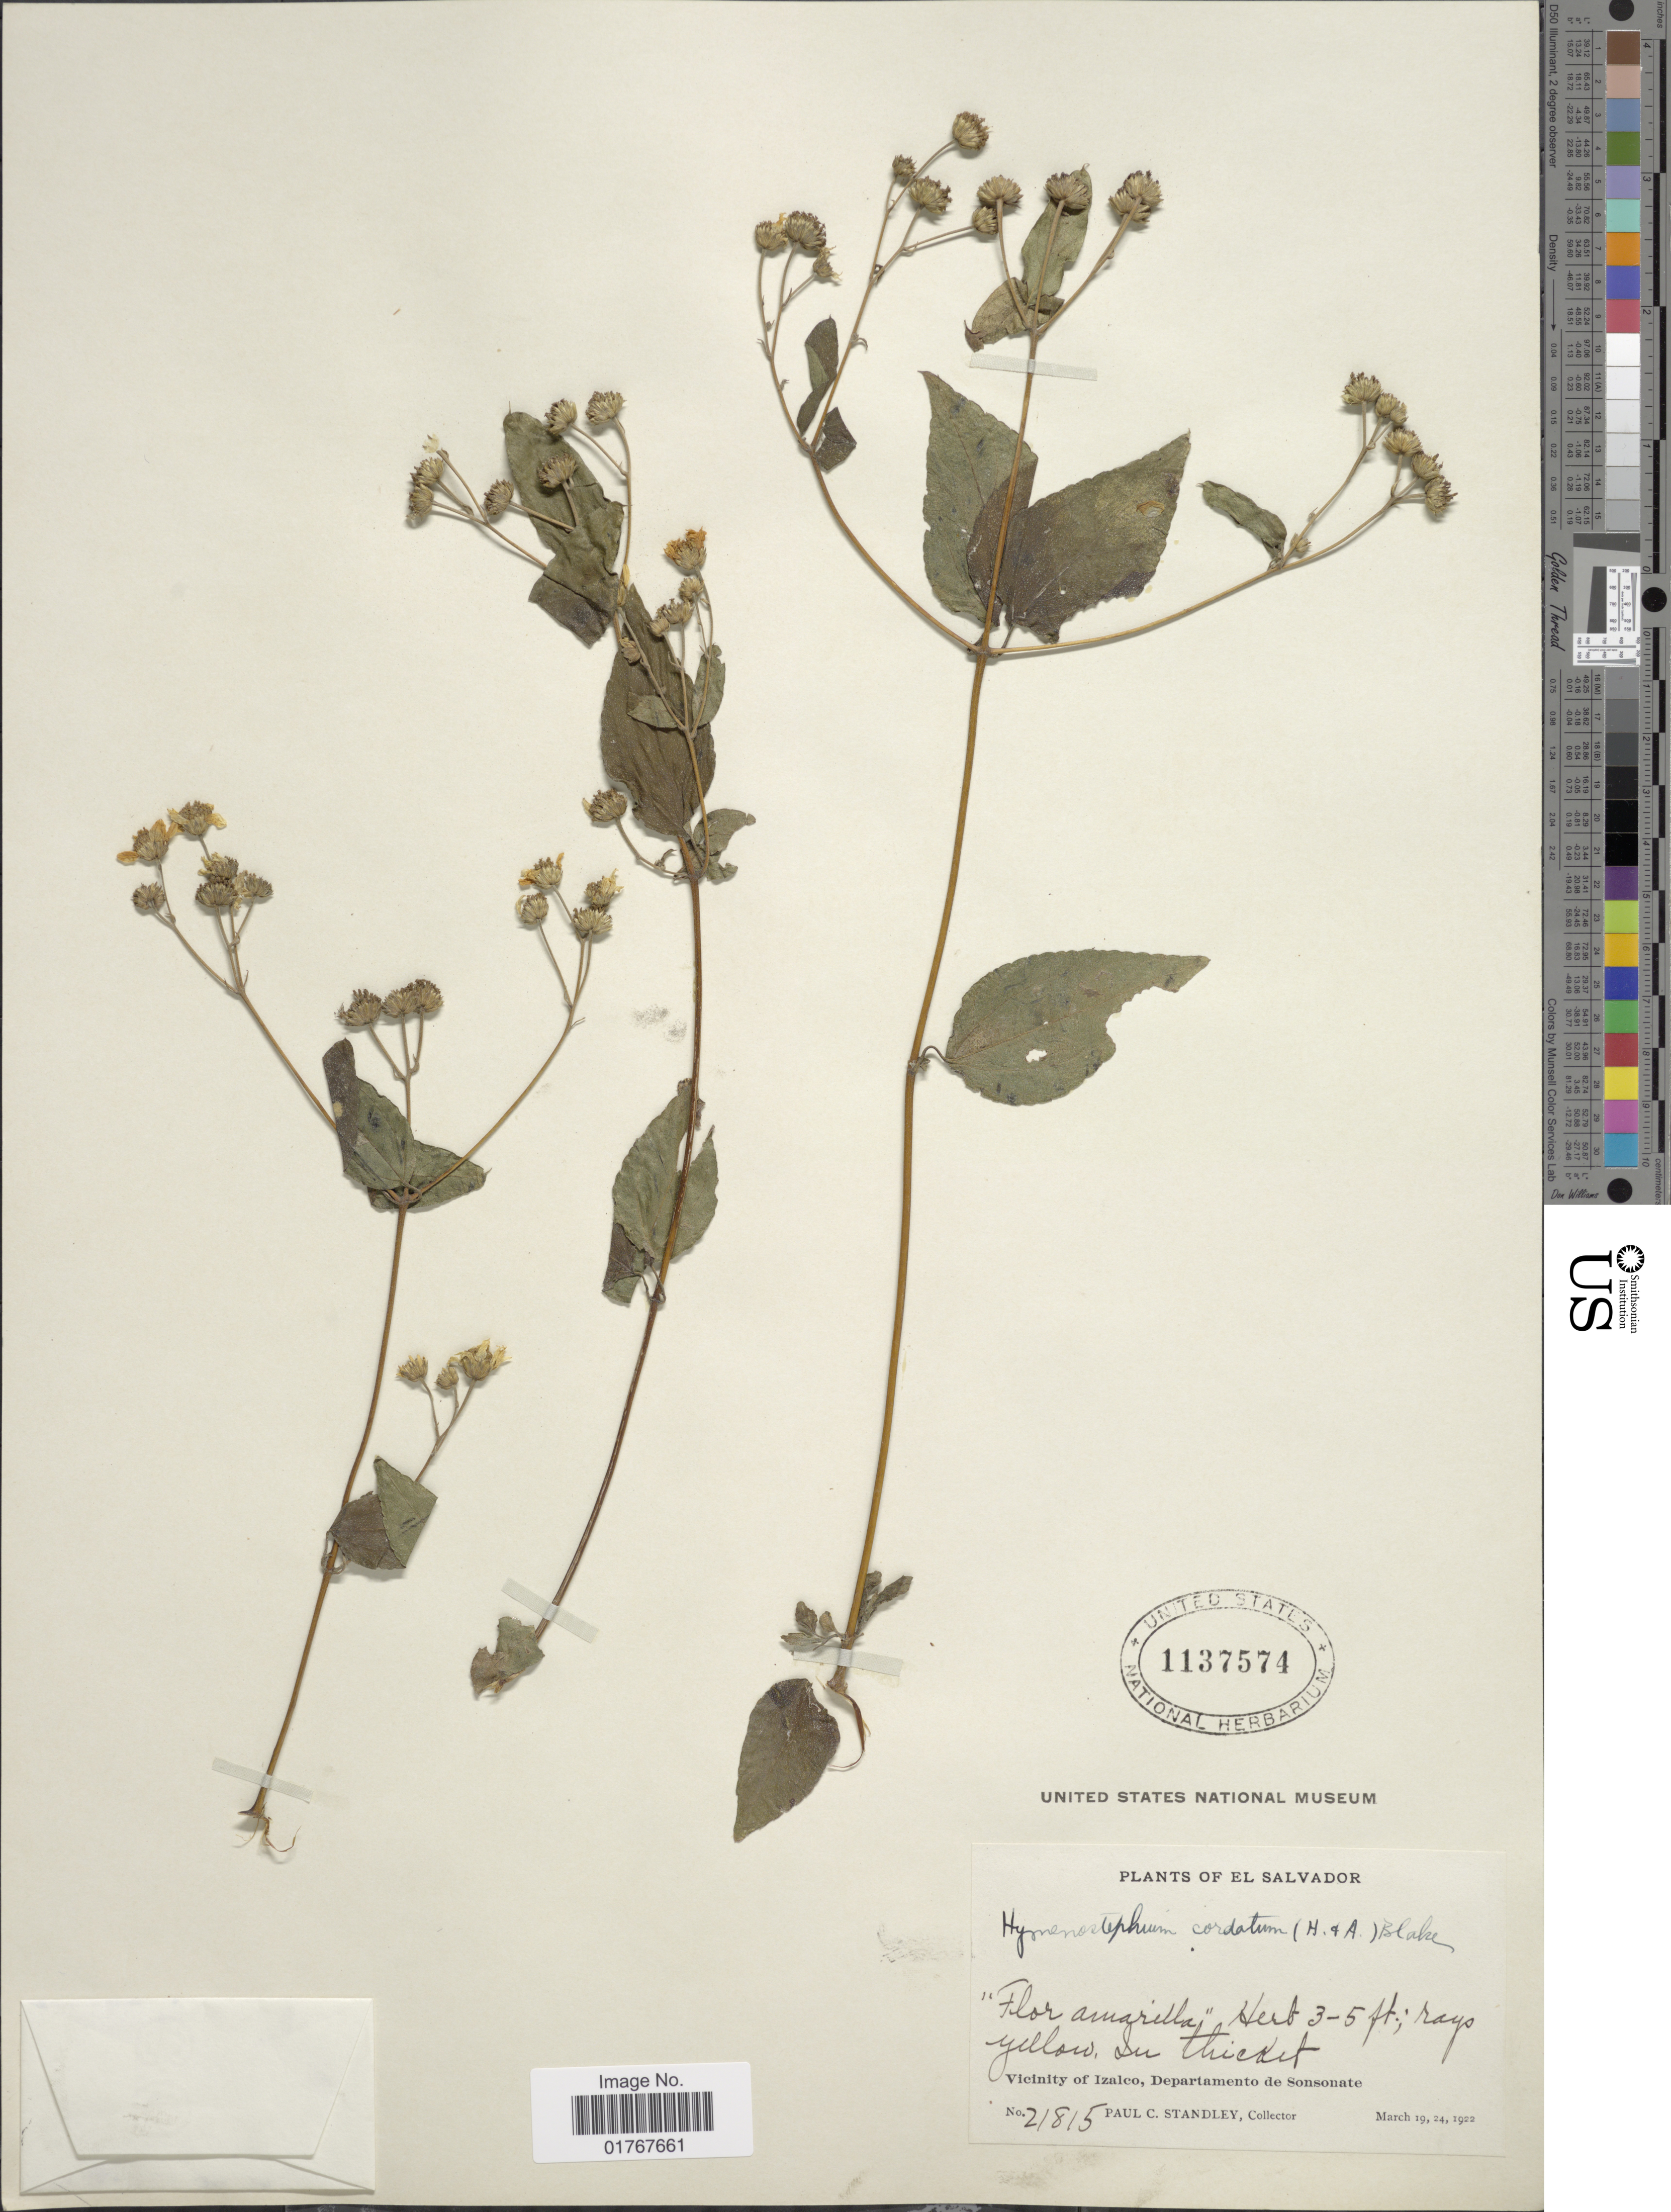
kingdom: Plantae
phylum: Tracheophyta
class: Magnoliopsida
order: Asterales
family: Asteraceae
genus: Viguiera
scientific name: Viguiera cordata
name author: (Hook. & Arn.) D'Arcy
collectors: P. C. Standley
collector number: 21815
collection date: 1922-03-19/1922-03-24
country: El Salvador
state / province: Sonsonate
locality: Yellow, In thicket, Vicinity of Izalco, Departamento de Sonsonate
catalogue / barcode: US 1137574